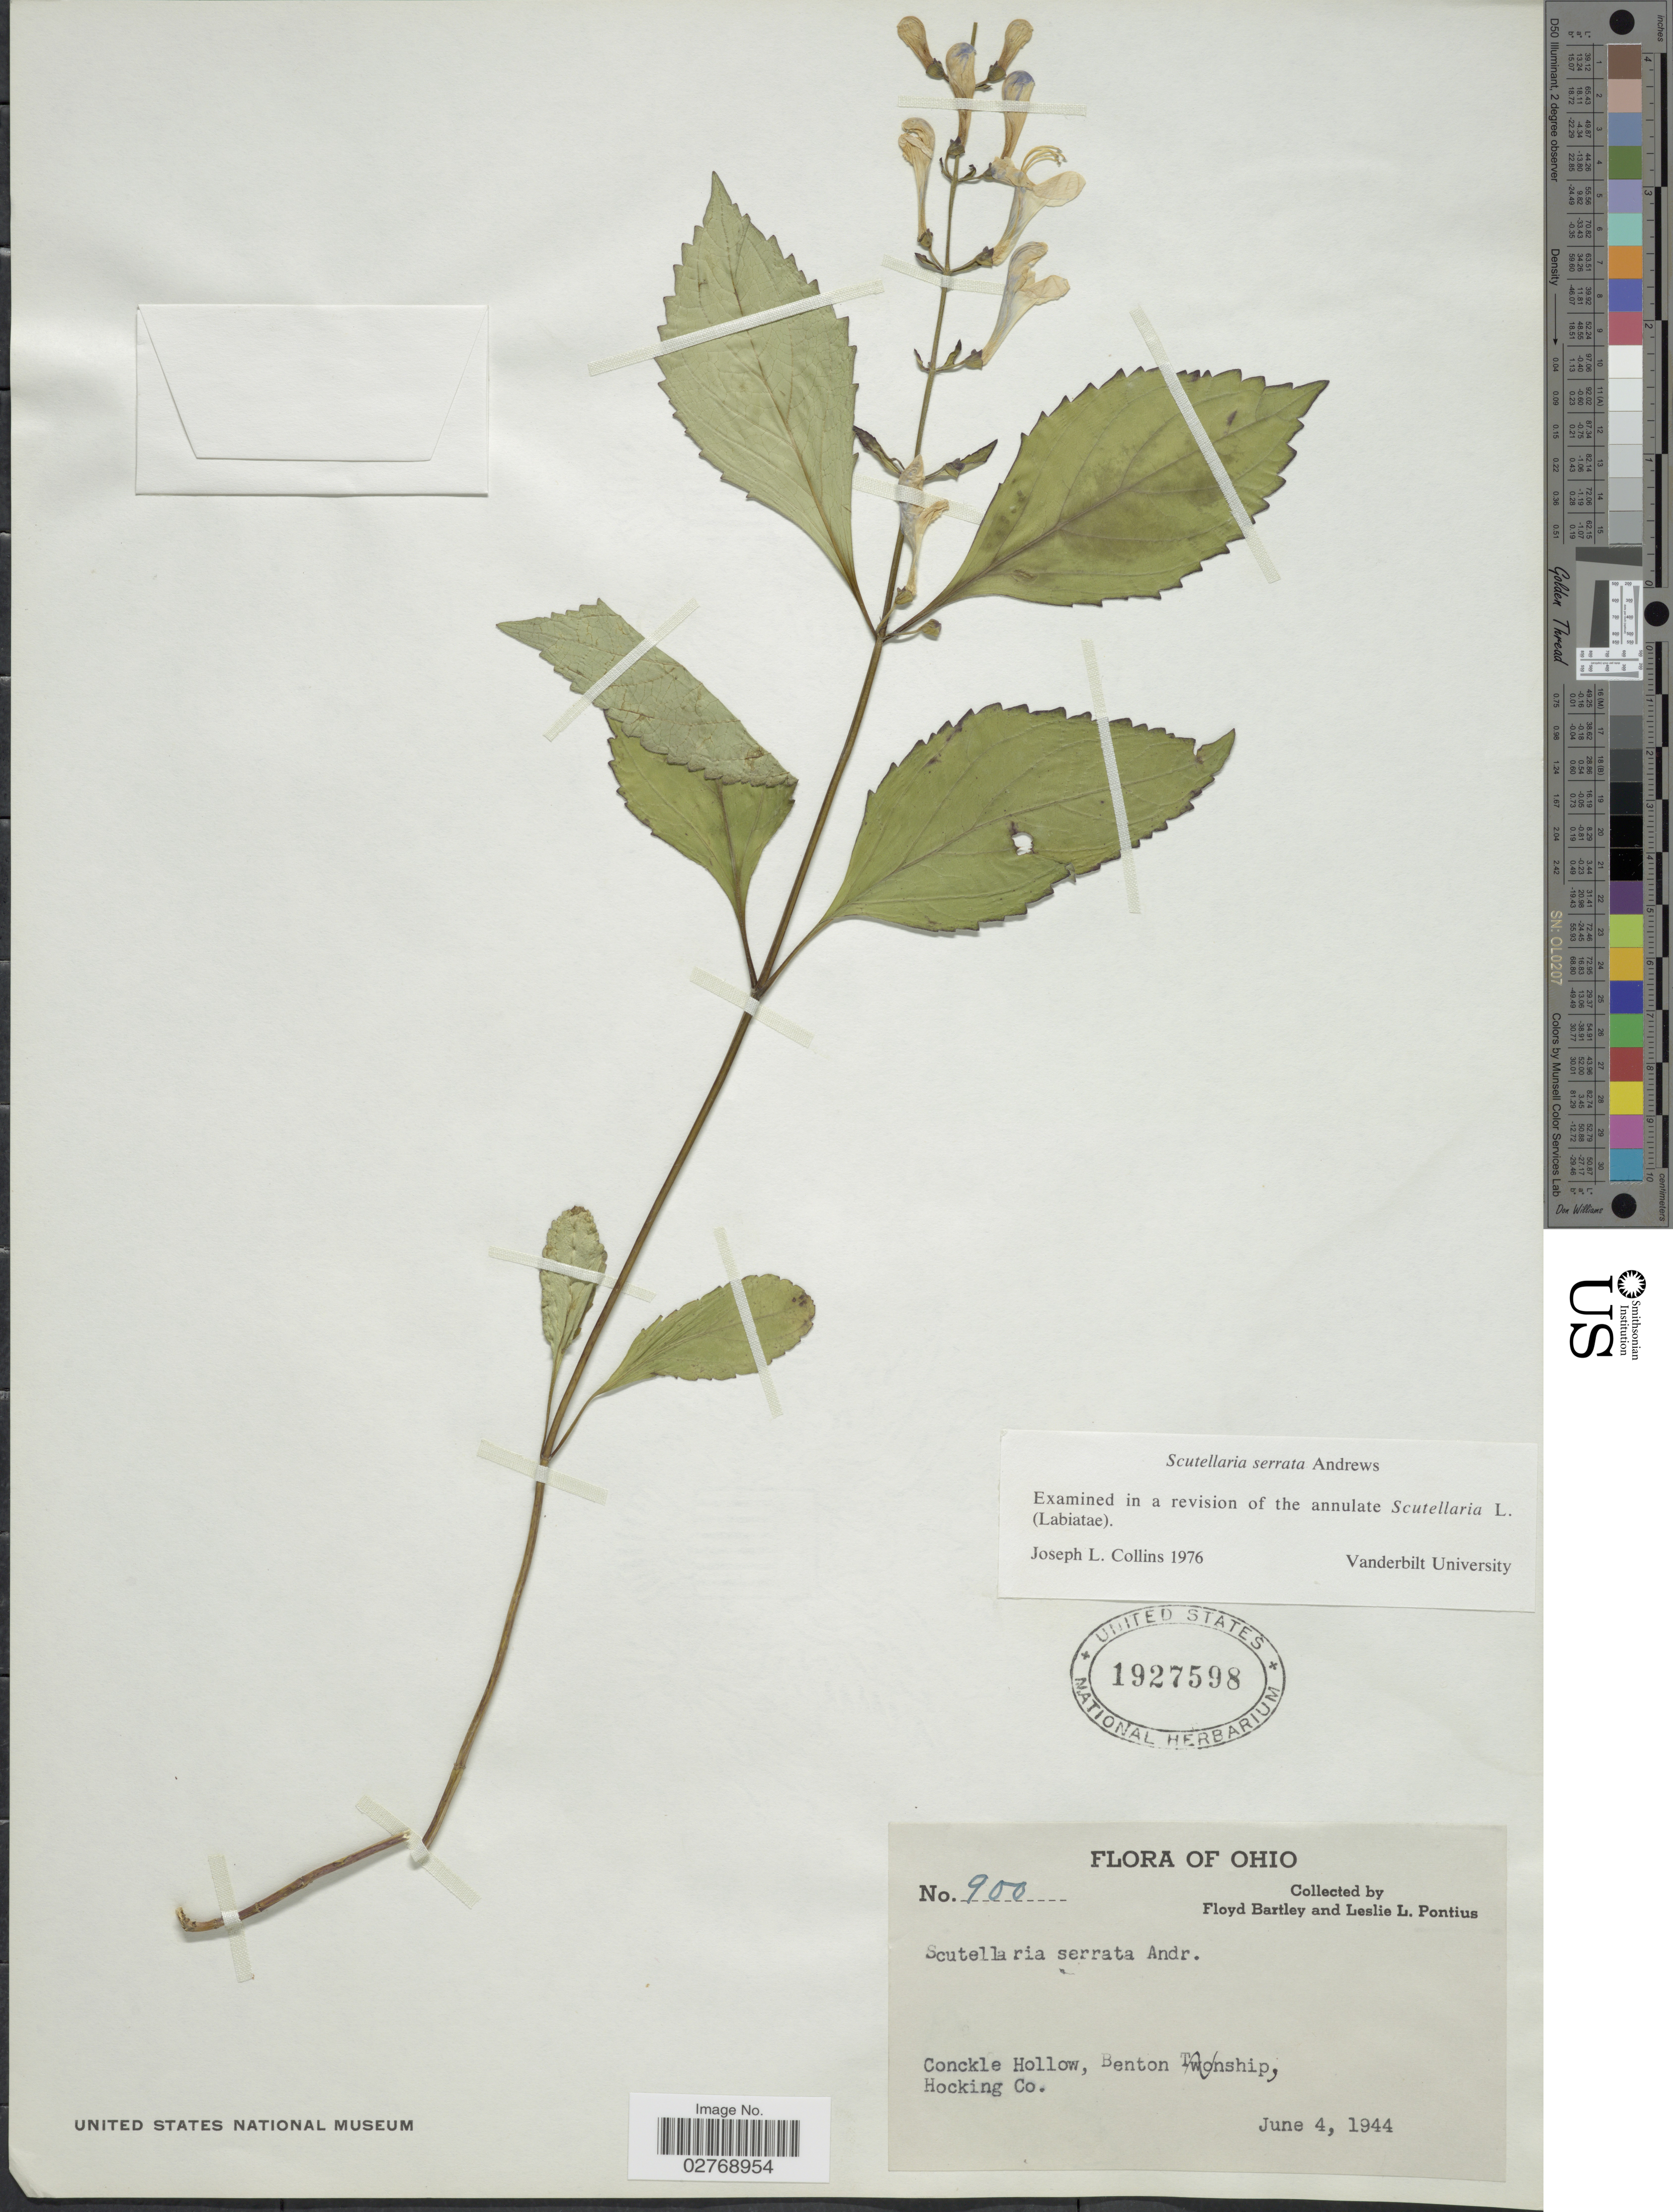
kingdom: Plantae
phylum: Tracheophyta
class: Magnoliopsida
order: Lamiales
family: Lamiaceae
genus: Scutellaria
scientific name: Scutellaria serrata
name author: Andrews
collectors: F. Bartley & L. Pontius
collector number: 900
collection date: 1944-06-04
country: United States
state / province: Ohio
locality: Conckle Hollow, Benton Township, Hocking Co.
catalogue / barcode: US 1927598